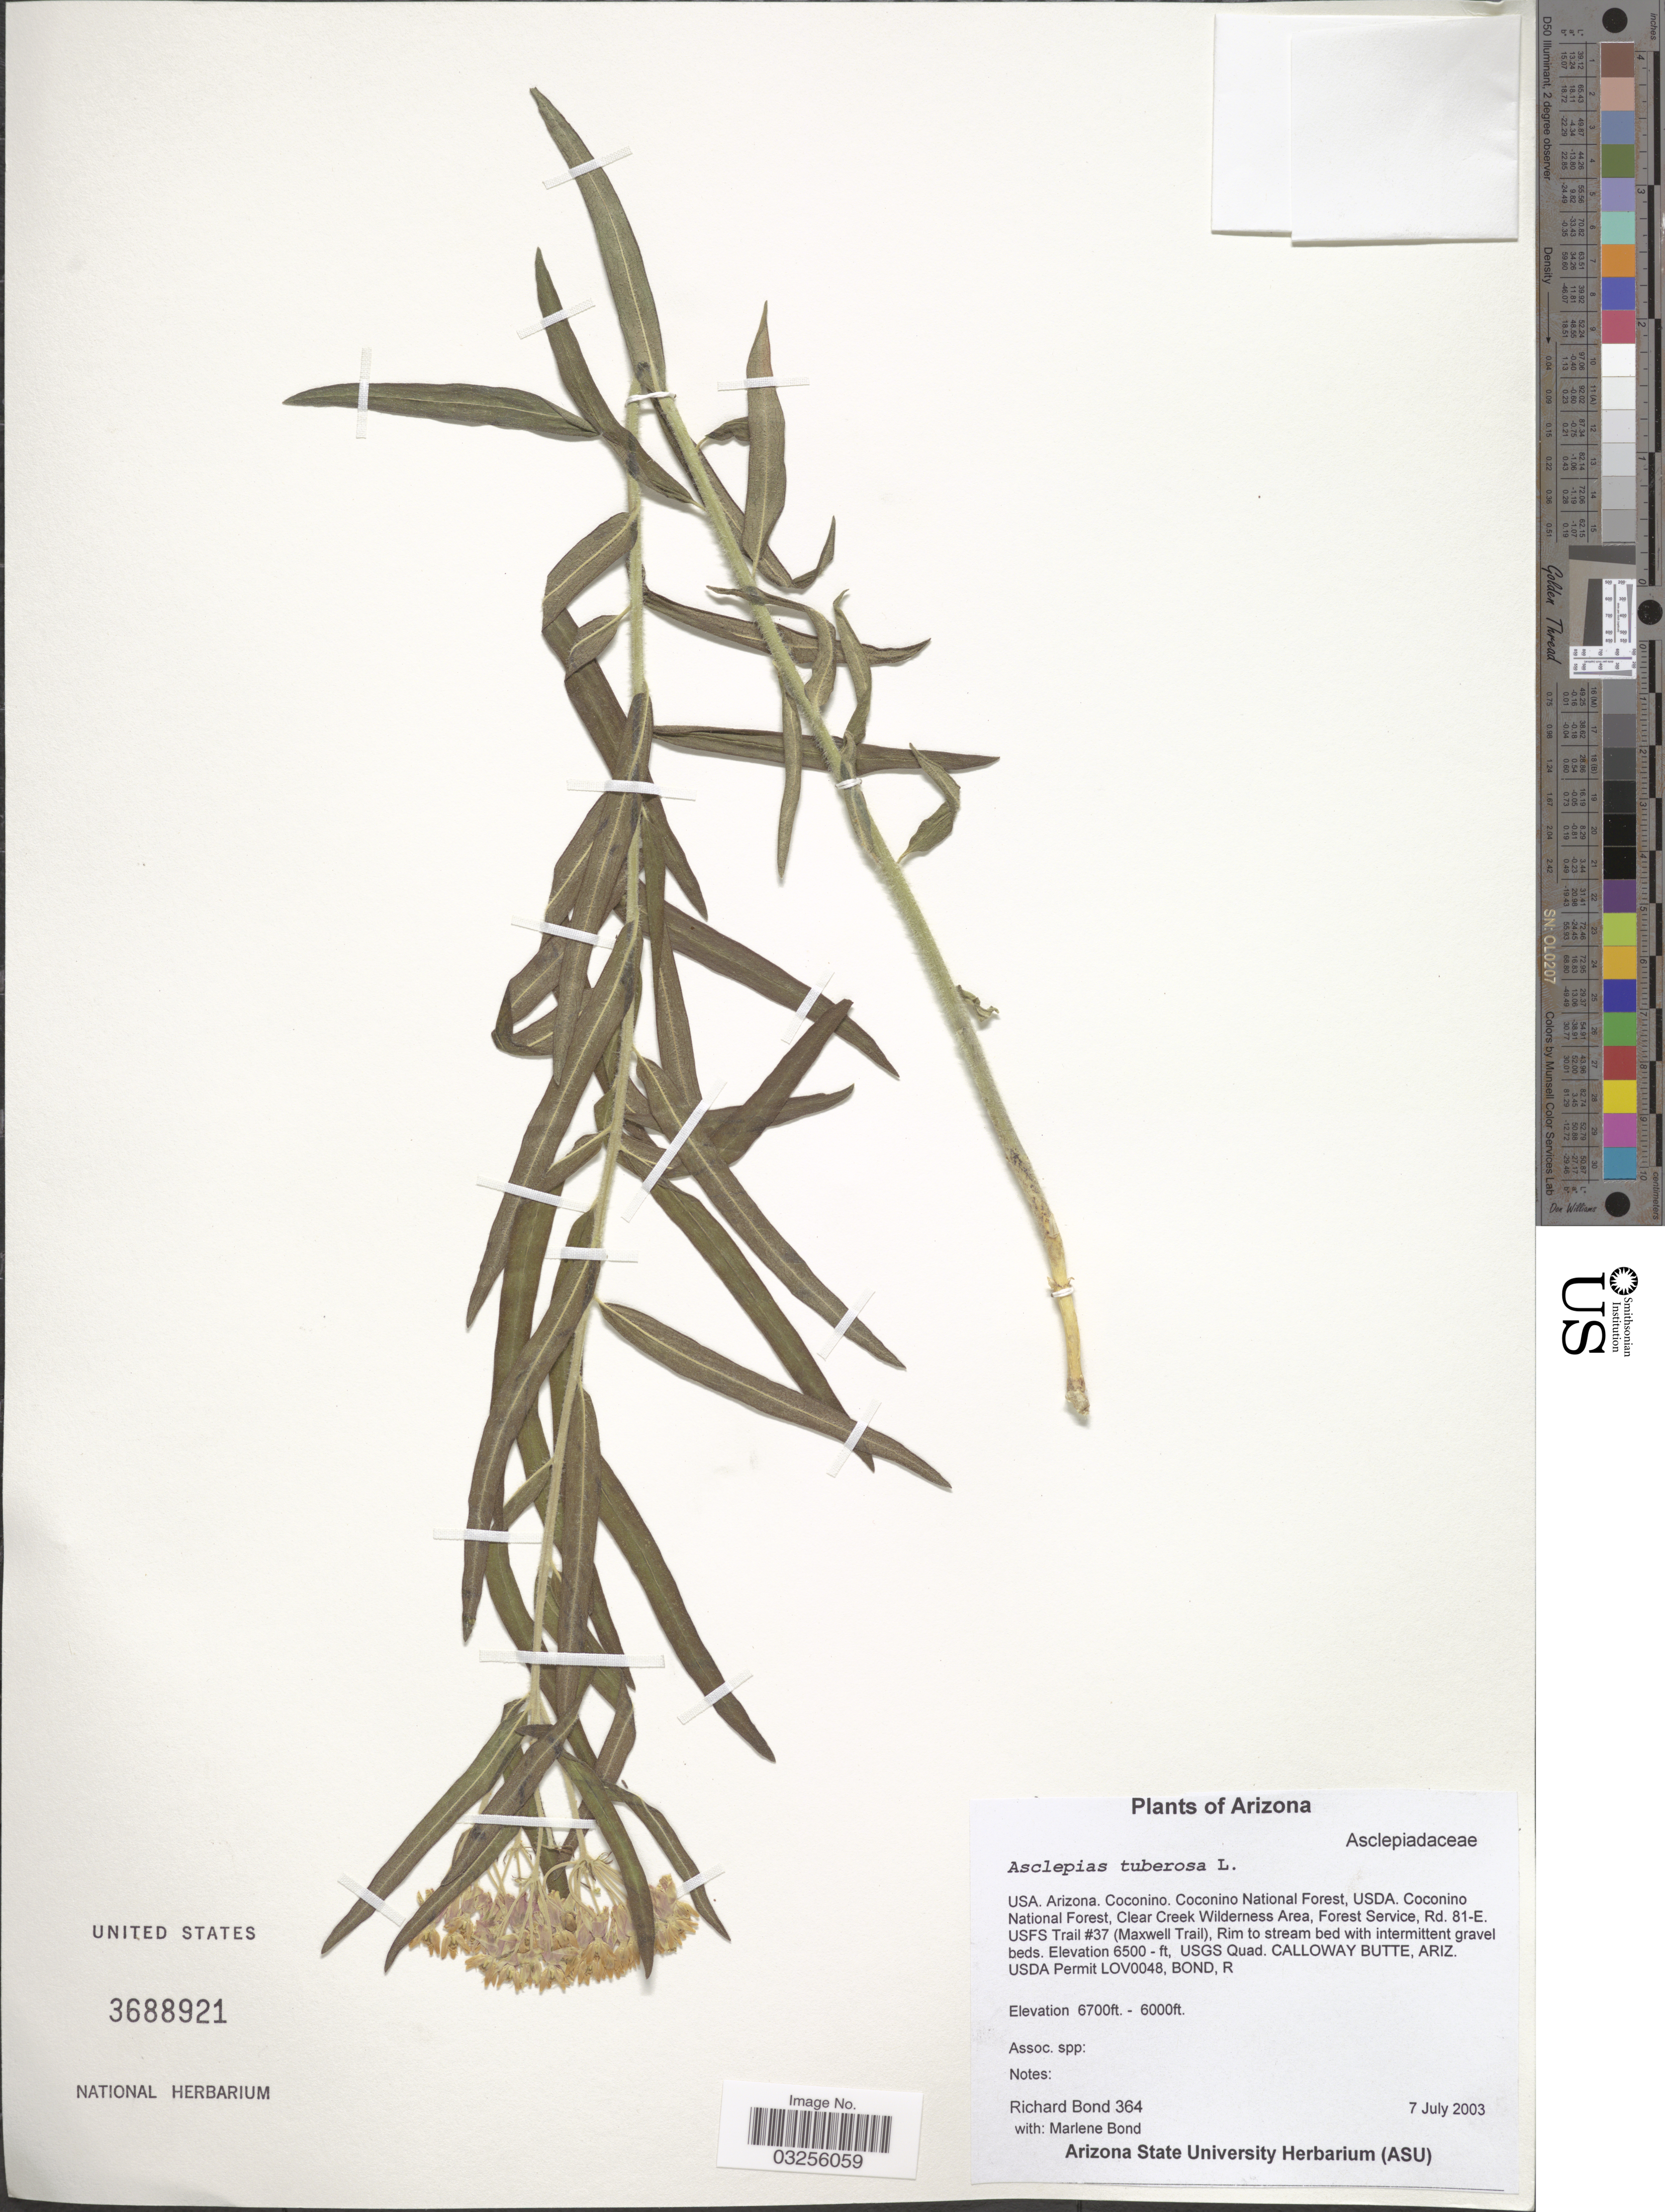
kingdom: Plantae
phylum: Tracheophyta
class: Magnoliopsida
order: Gentianales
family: Apocynaceae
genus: Asclepias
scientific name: Asclepias tuberosa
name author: L.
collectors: R. Bond & M. Bond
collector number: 364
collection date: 2003-07-07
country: United States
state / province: Arizona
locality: Coconino. Coconino National Forest, USDA. Coconino National Forest, Clear Creek Wilderness Area, Forest Service, Rd. 81-E. USFS Trail #37 (Maxwell Trail).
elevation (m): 1829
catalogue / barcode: US 3688921